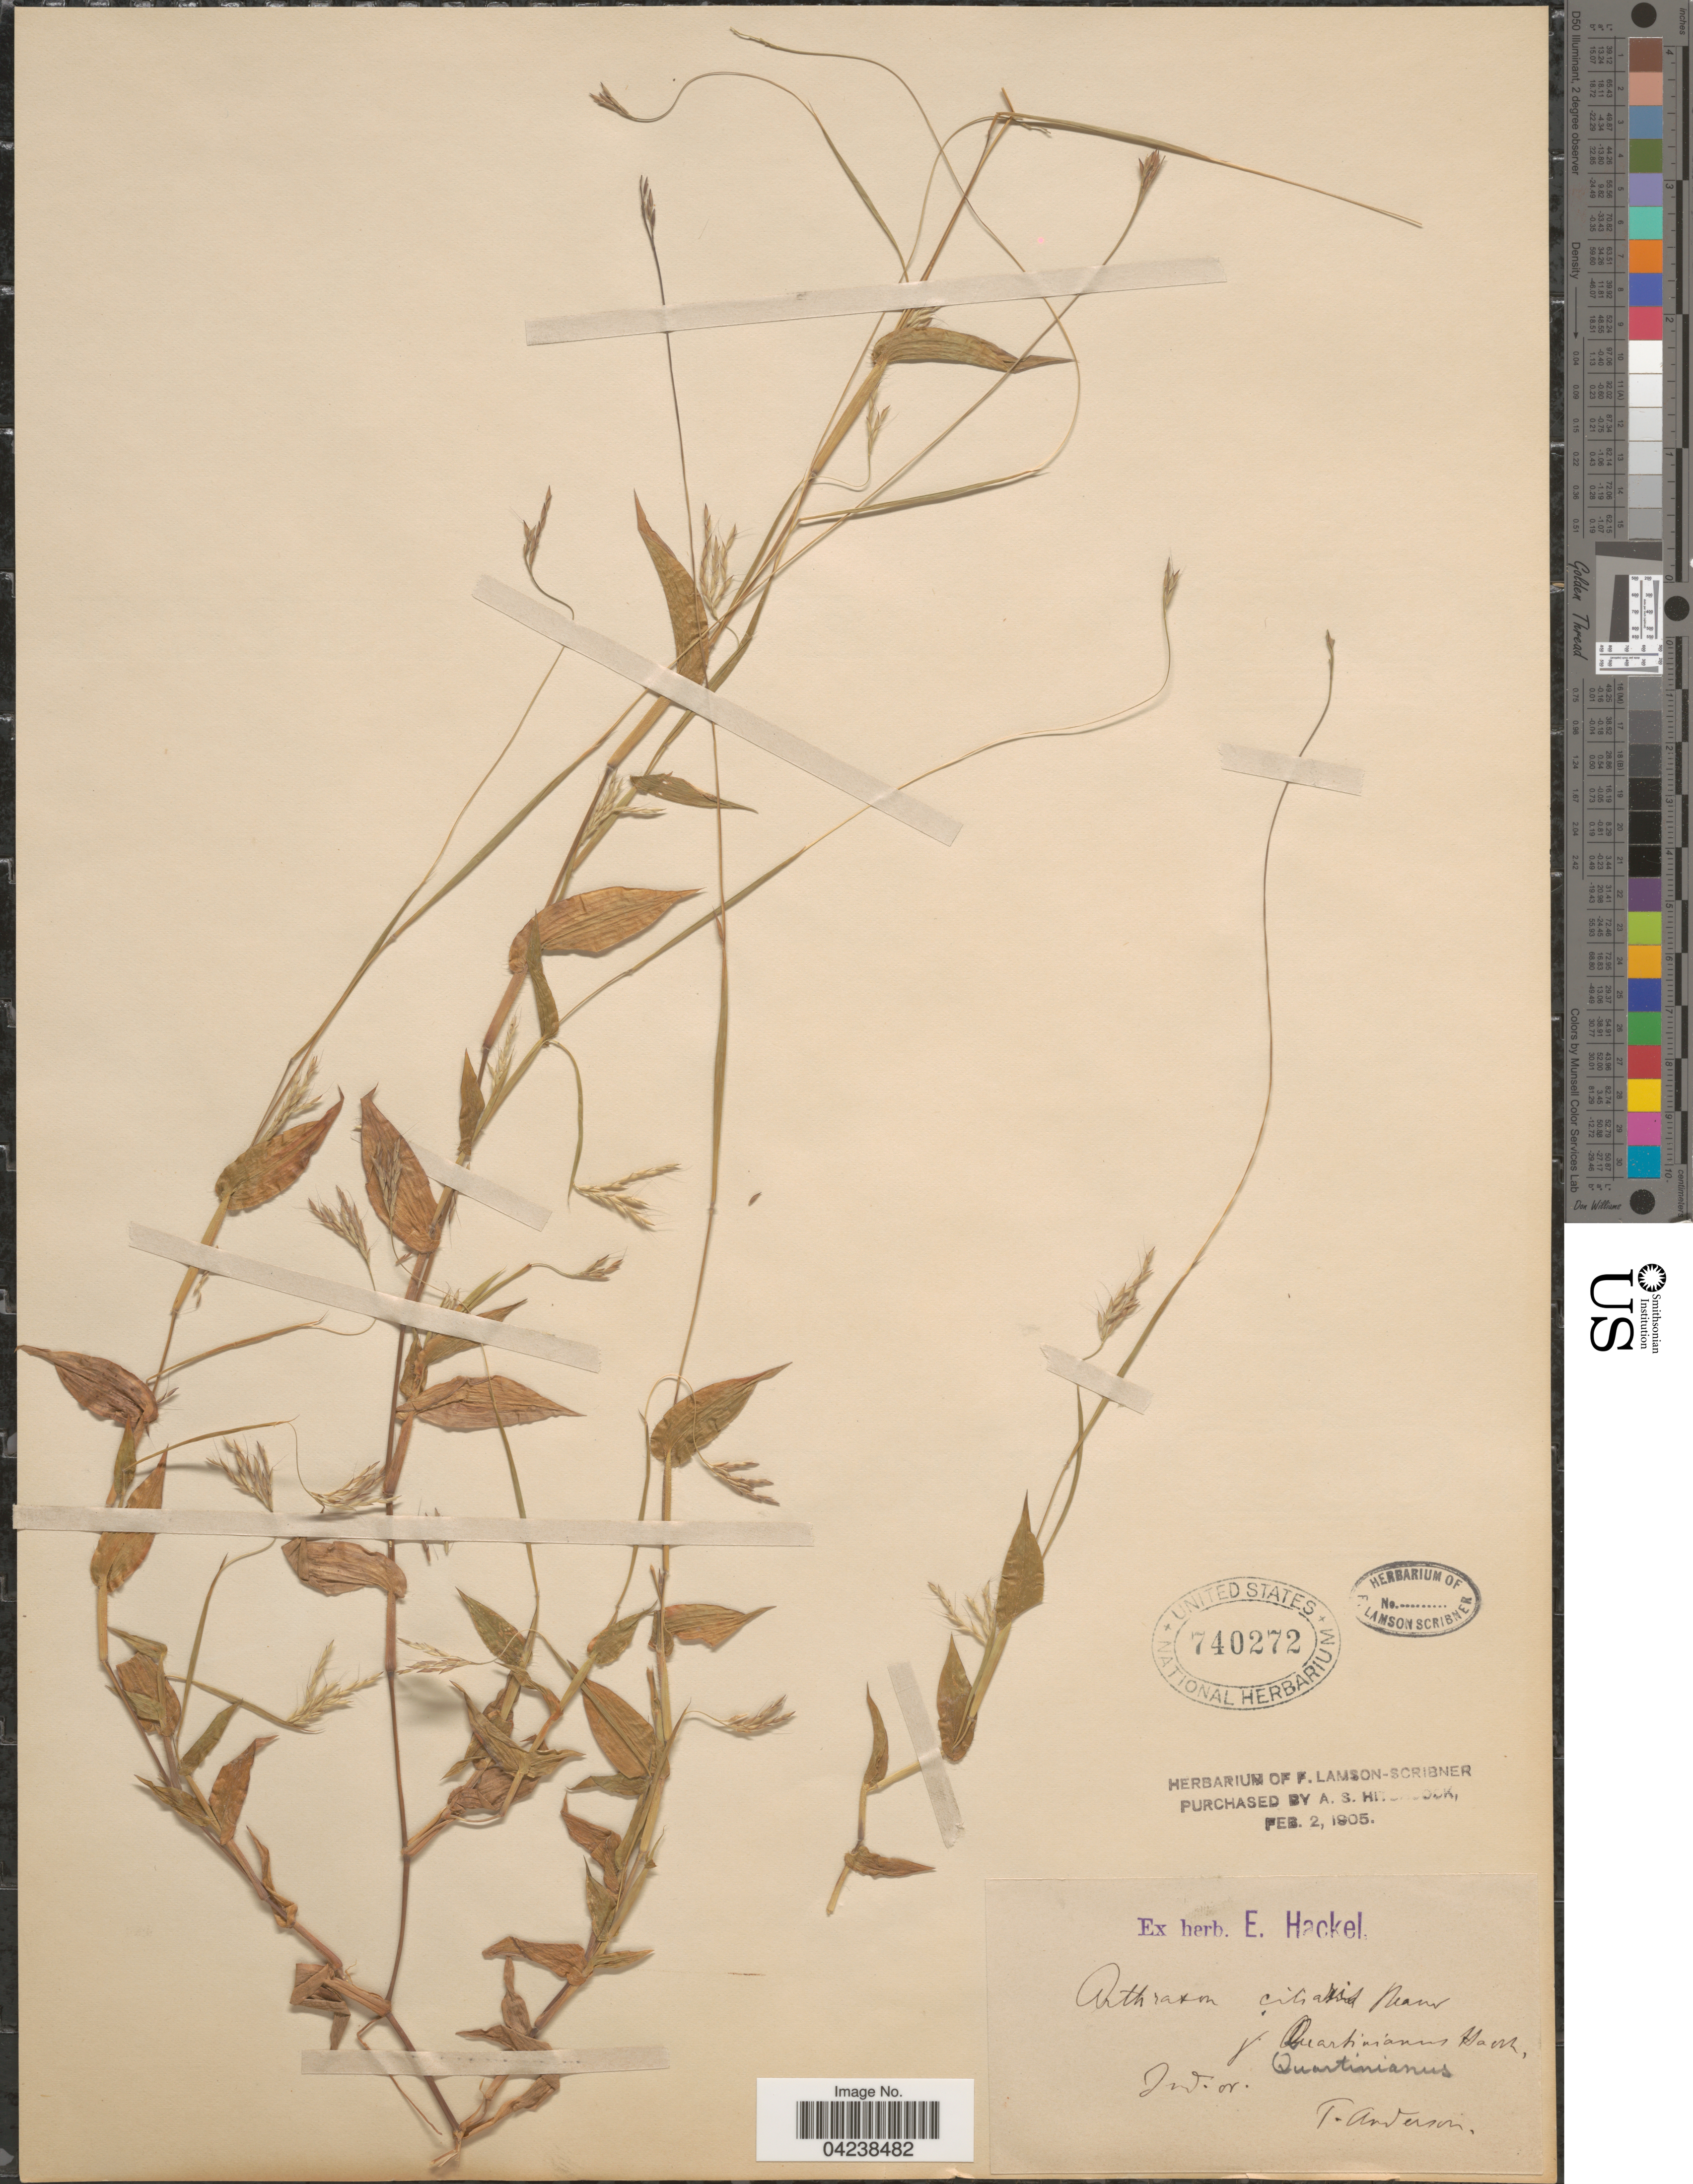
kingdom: Plantae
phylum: Tracheophyta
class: Liliopsida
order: Poales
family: Poaceae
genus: Arthraxon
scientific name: Arthraxon hispidus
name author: (Thunb.) Makino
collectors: T. Anderson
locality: Ind. or.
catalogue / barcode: US 740272